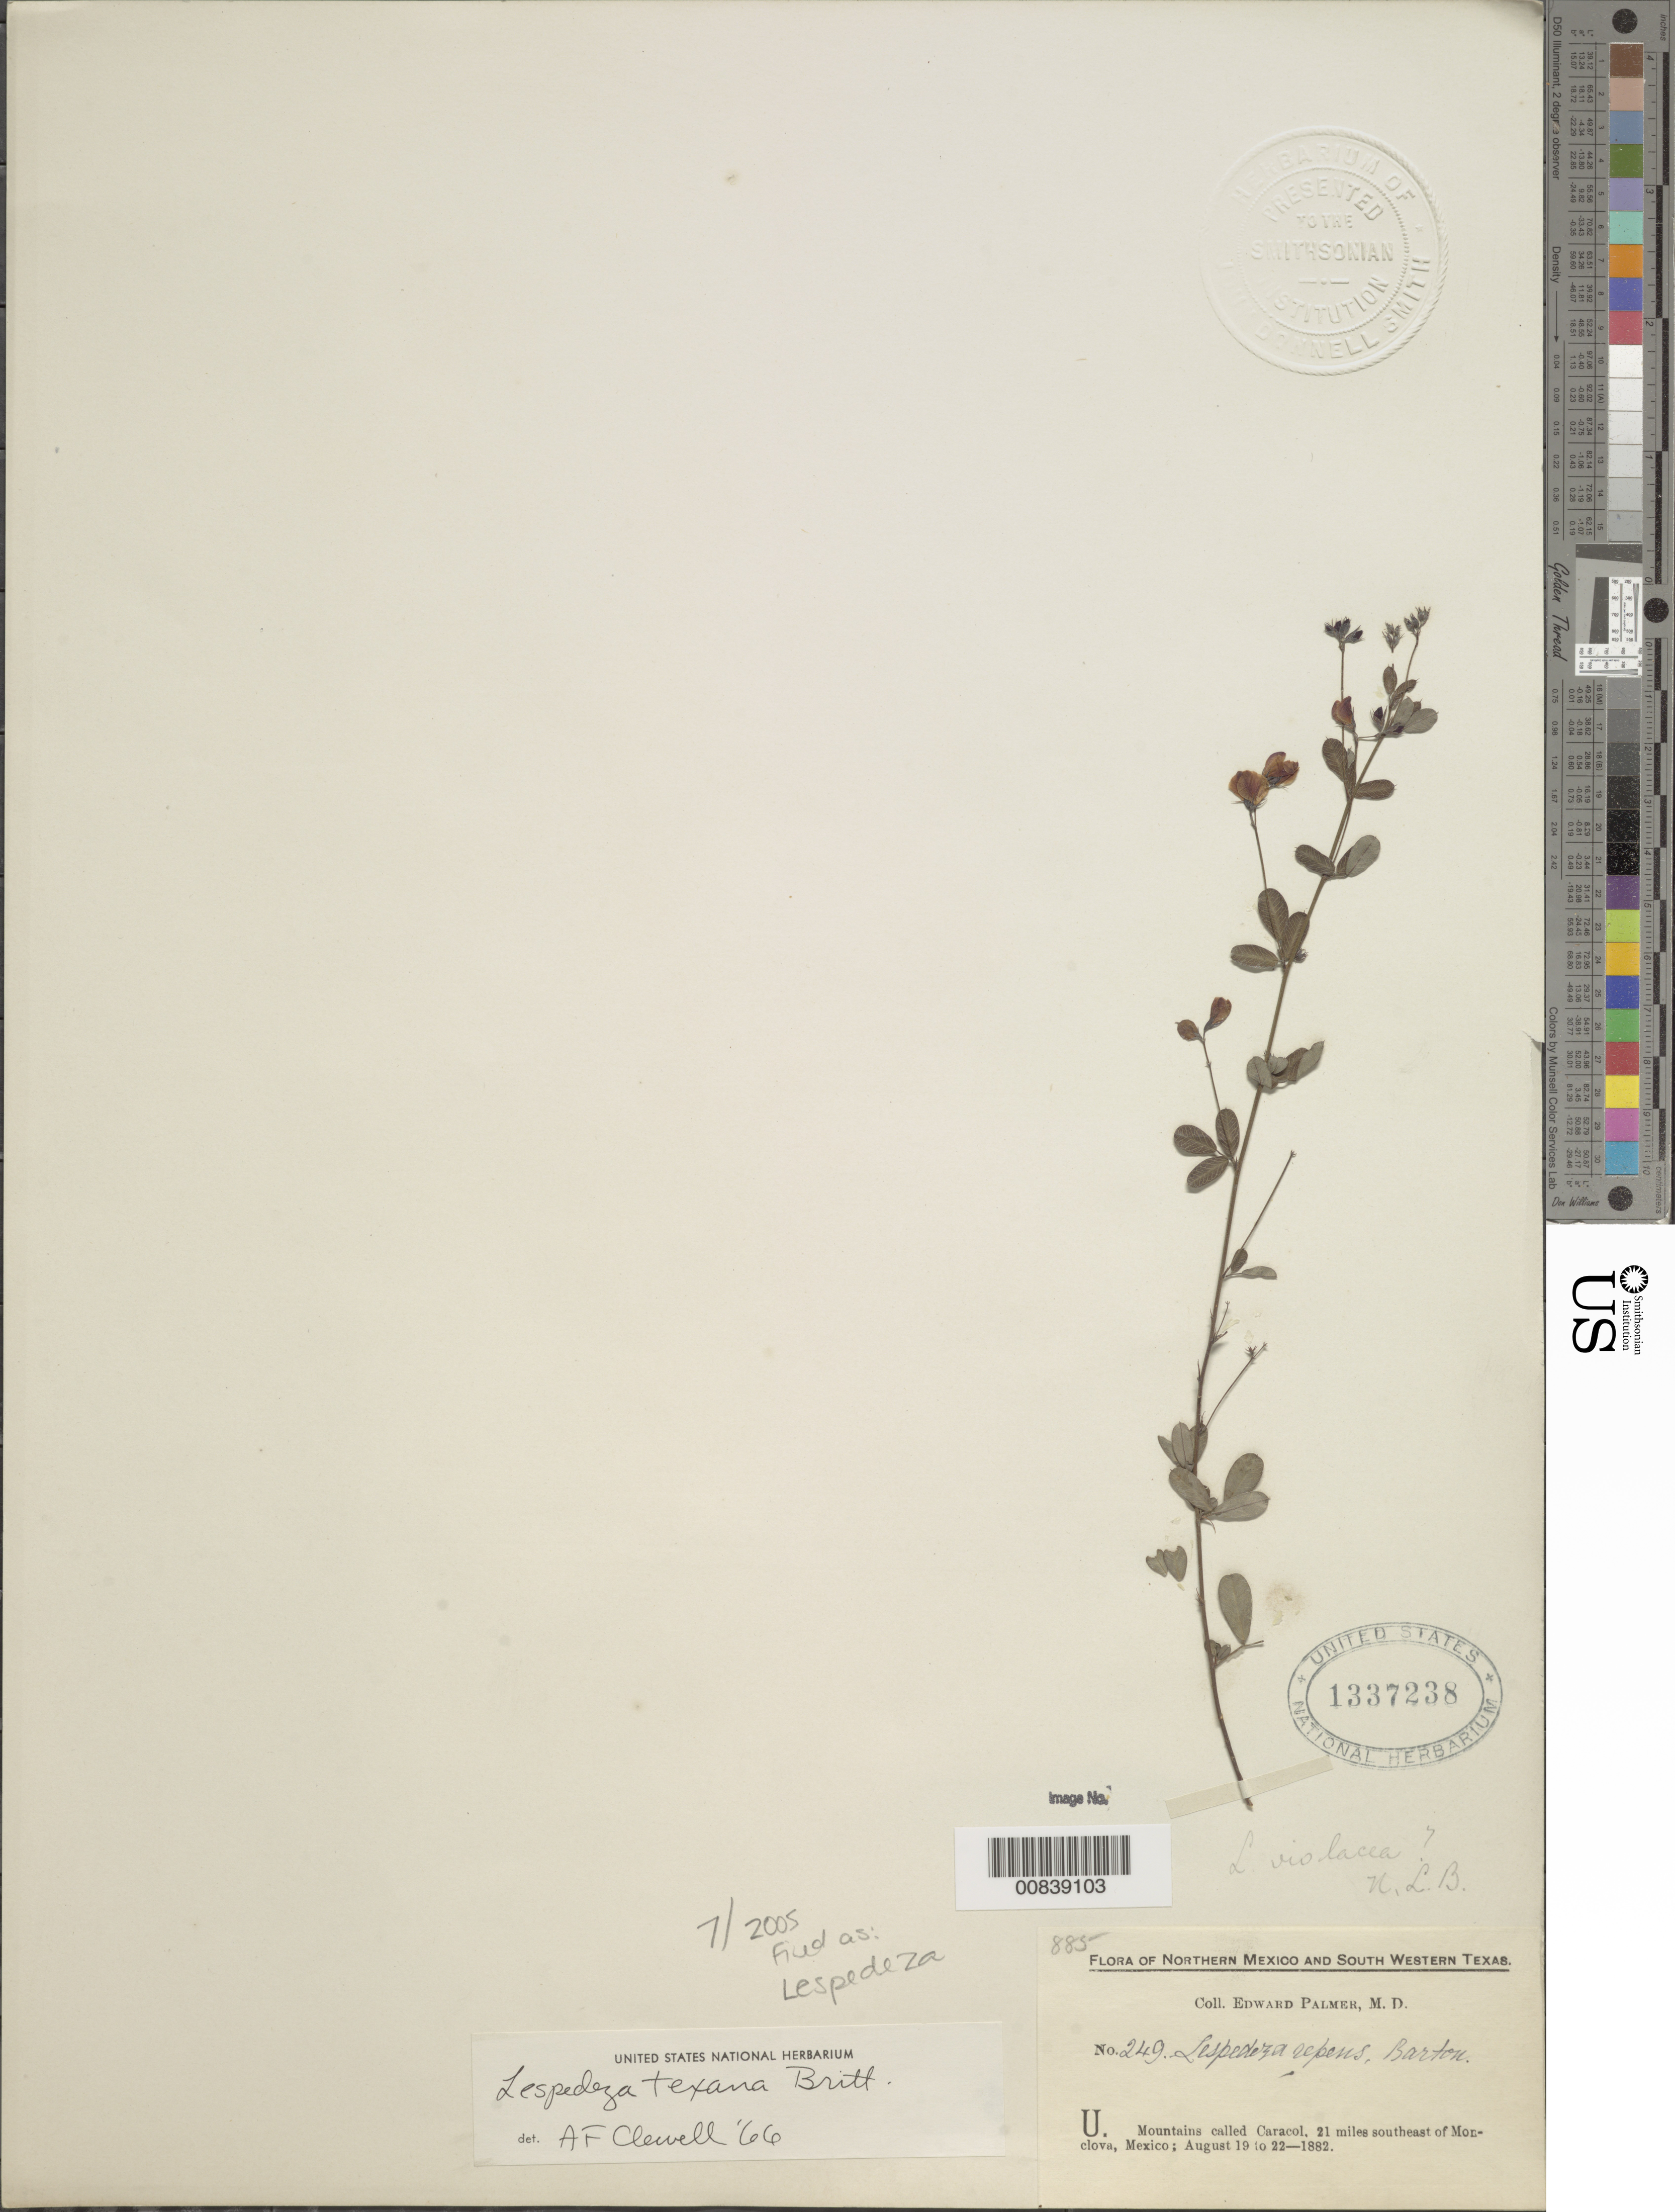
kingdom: Plantae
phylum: Tracheophyta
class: Magnoliopsida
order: Fabales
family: Fabaceae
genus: Lespedeza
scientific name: Lespedeza texana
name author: Britton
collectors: E. Palmer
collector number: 249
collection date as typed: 19 Aug 1882 to 22 Aug 1882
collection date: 1882-08-19/1882-08-22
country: Mexico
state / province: Coahuila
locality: U. Mountains called Caracol, 21 miles southeast of Monclova, Coahuila.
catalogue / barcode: US 1337238